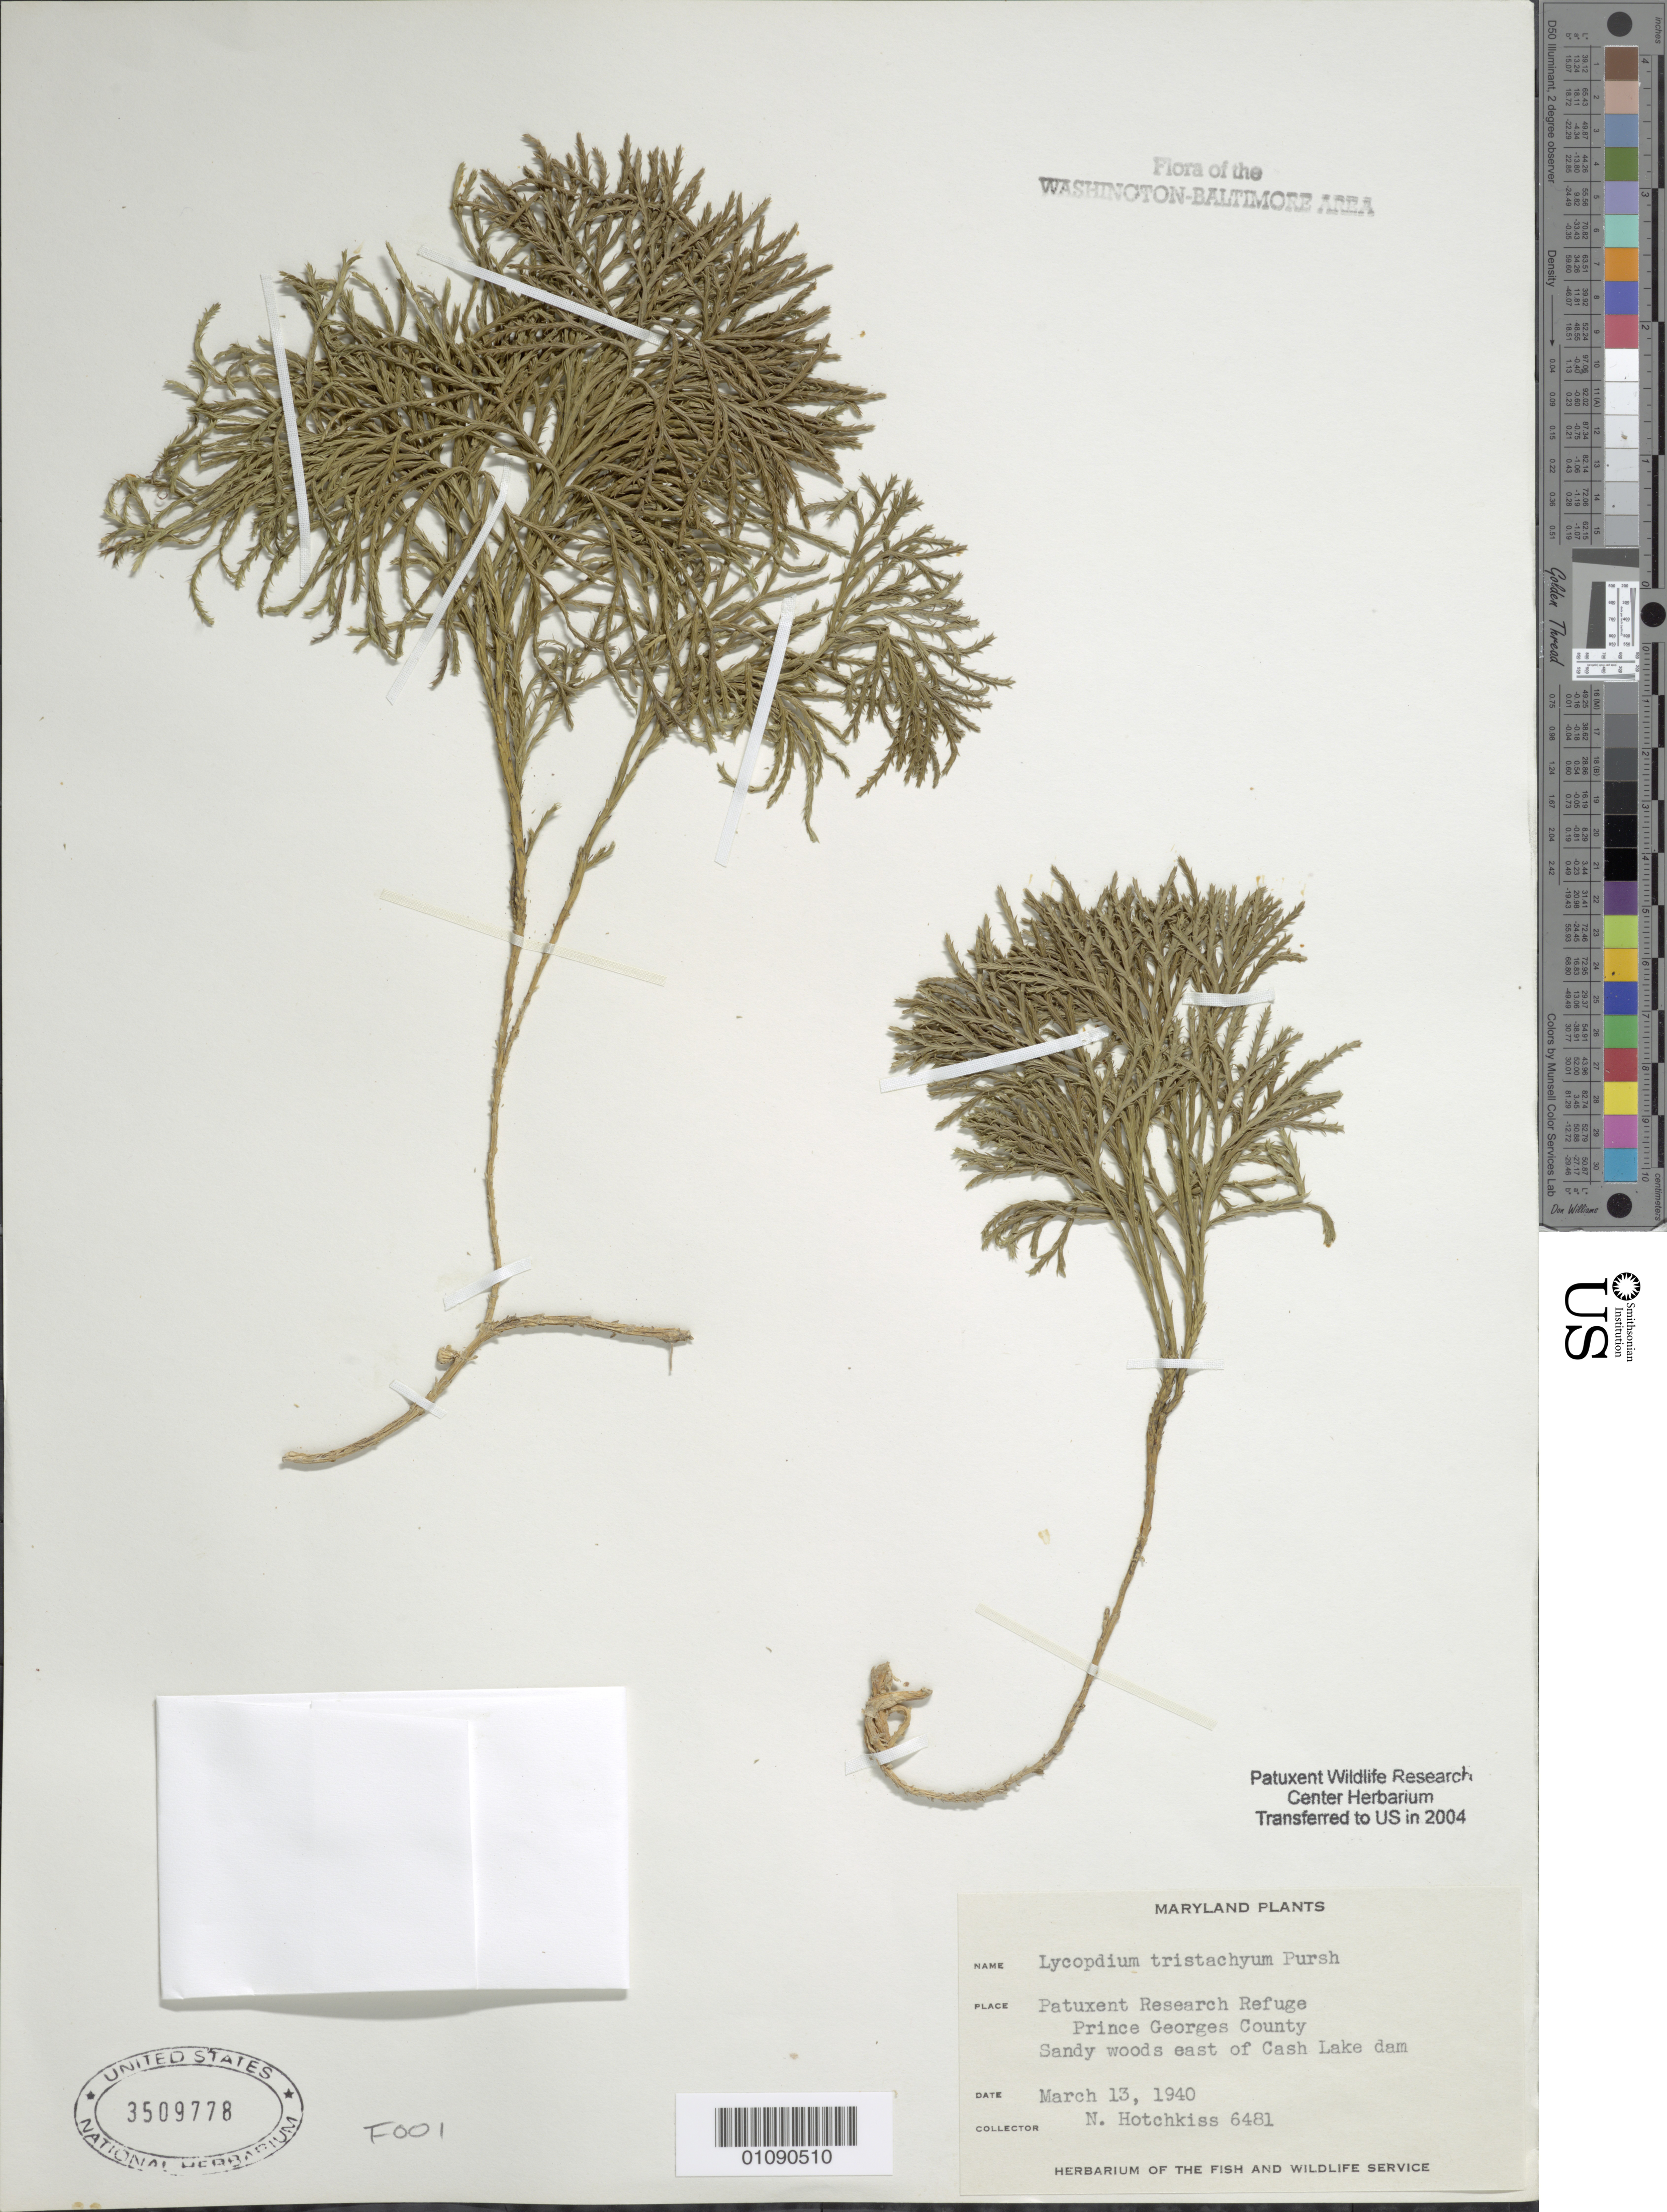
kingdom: Plantae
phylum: Tracheophyta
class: Lycopodiopsida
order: Lycopodiales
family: Lycopodiaceae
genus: Diphasiastrum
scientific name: Diphasiastrum tristachyum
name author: (Pursh) Holub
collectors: N. Hotchkiss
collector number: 6481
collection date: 1940-03-13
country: United States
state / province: Maryland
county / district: Prince George's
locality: Patuxent Wildlife Refuge east of Cash Lake dam.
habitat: Sandy woods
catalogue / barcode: US 3509778